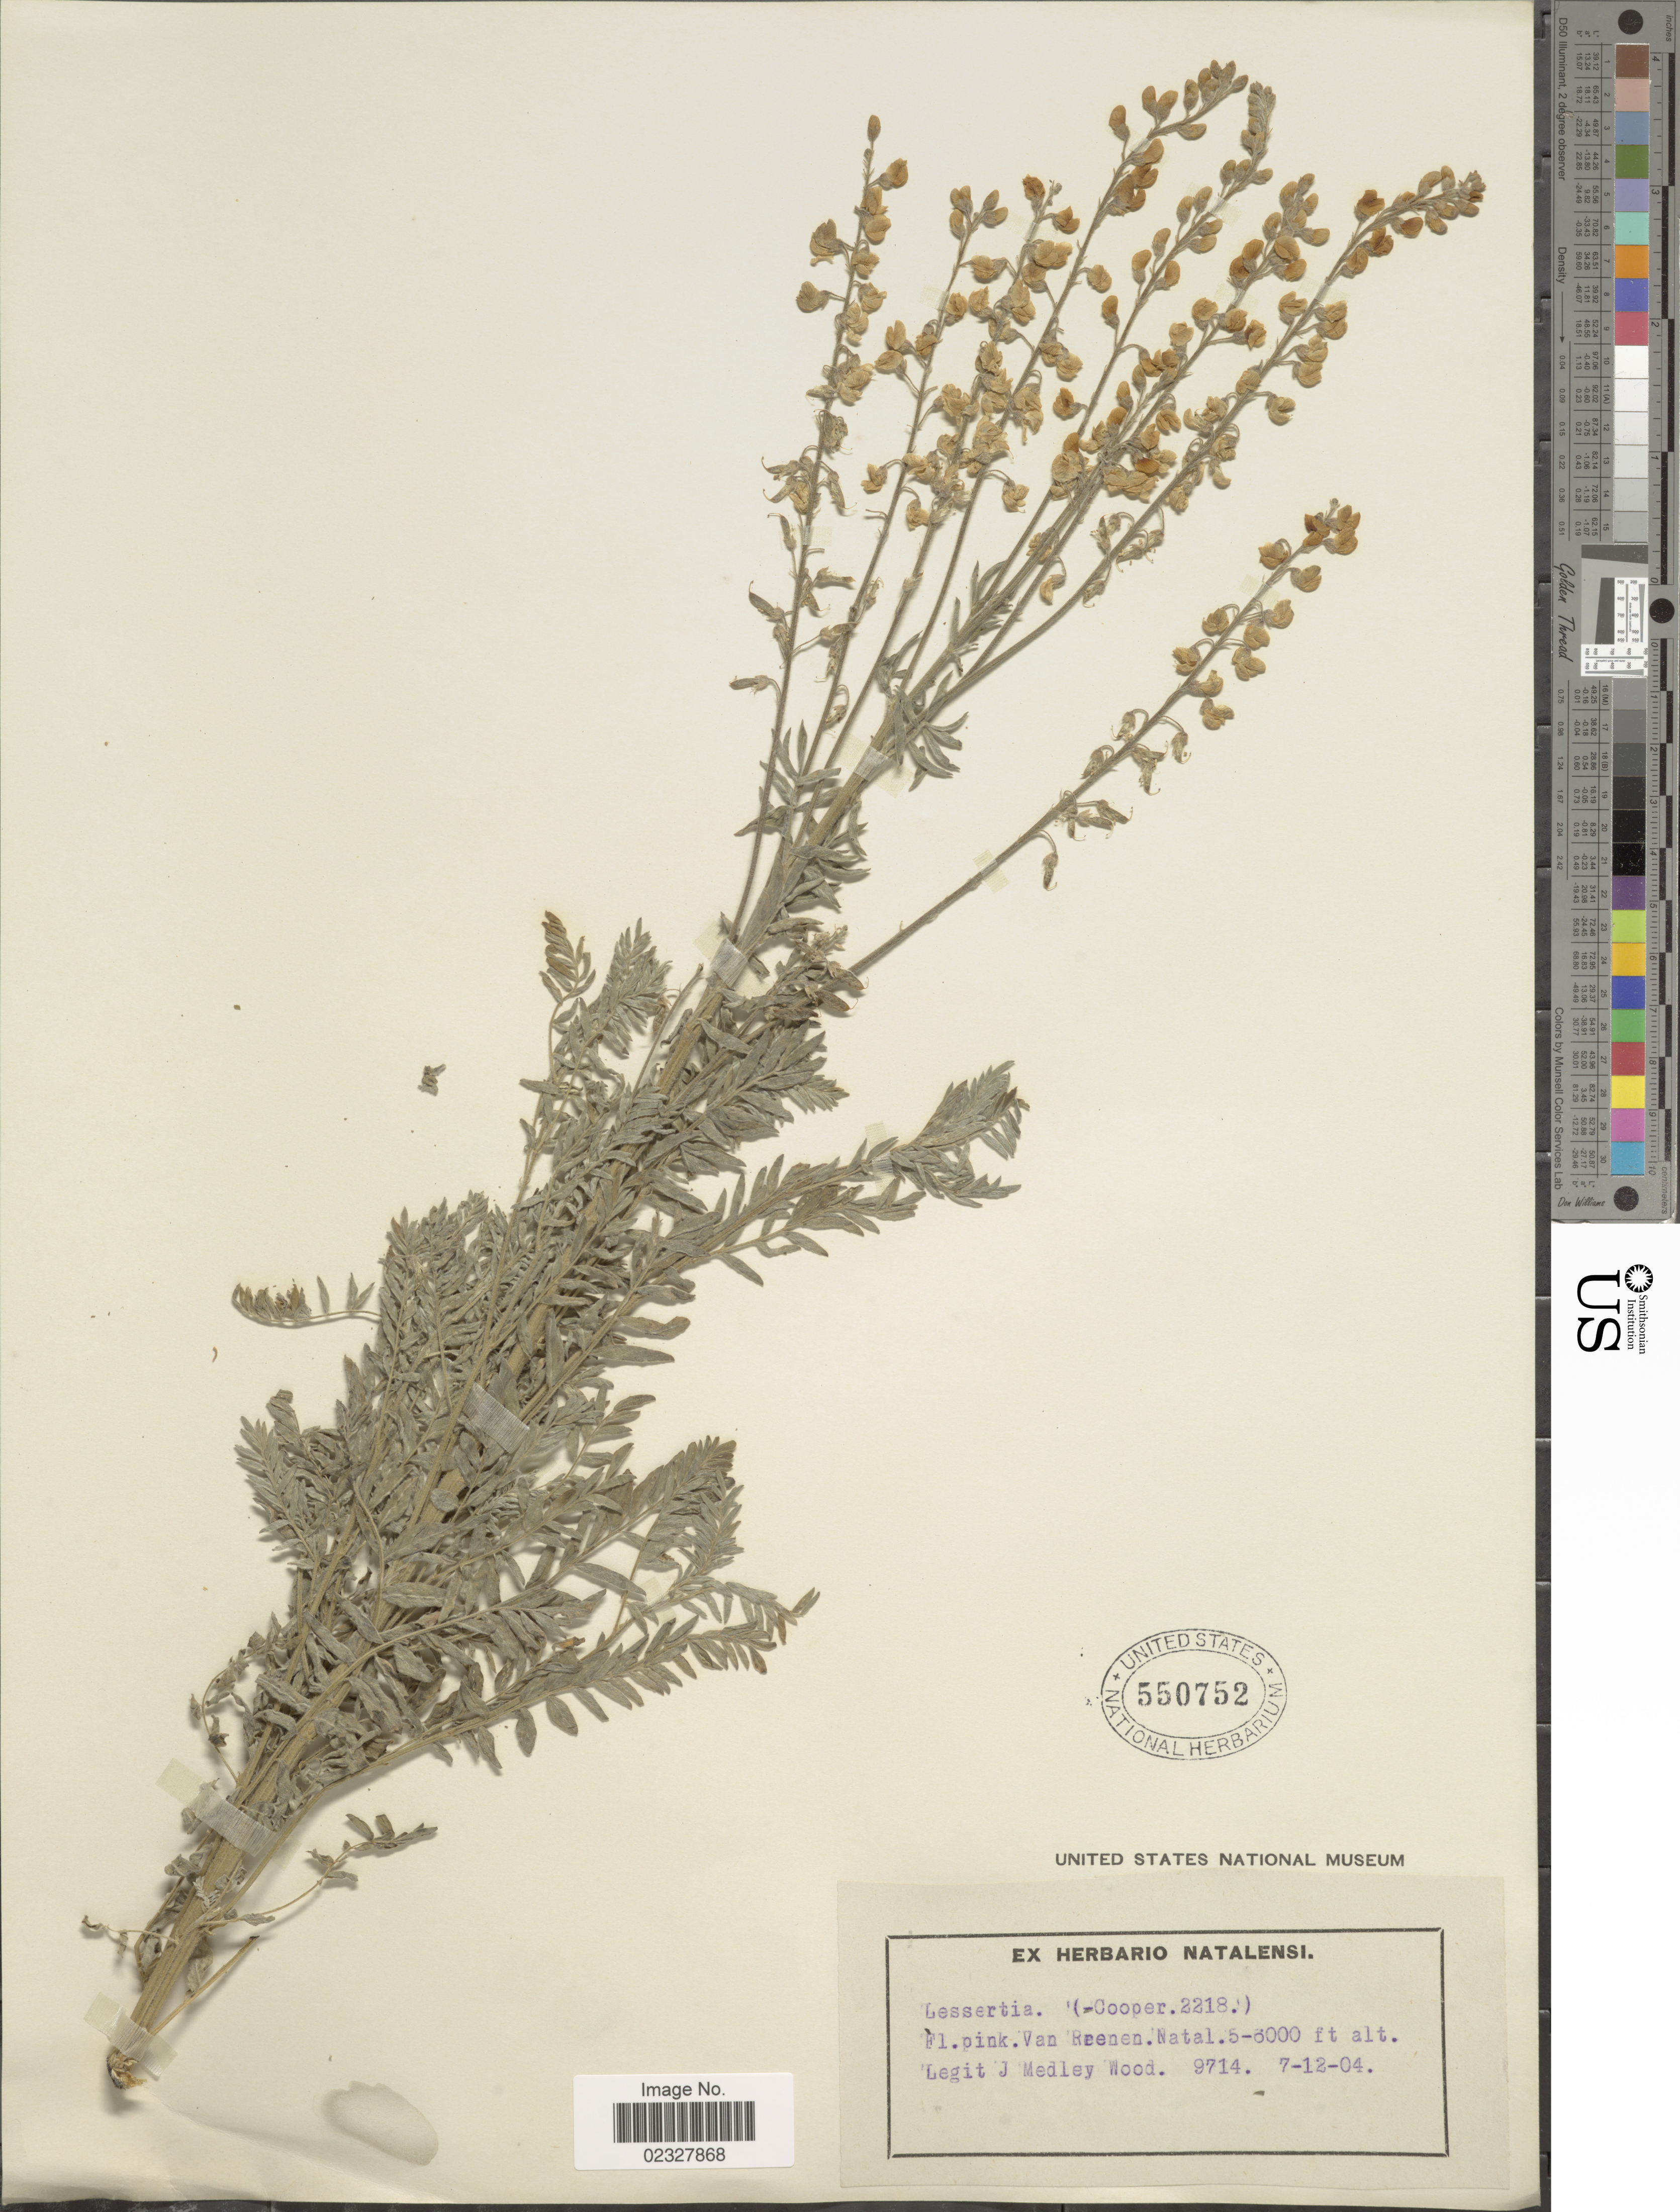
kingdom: Plantae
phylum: Tracheophyta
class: Magnoliopsida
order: Fabales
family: Fabaceae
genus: Lessertia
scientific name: Lessertia sp.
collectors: J. M. Wood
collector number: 9714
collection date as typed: Transcribed d/m/y: 7/12/4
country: South Africa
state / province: KwaZulu-Natal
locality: Van Reenen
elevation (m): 1524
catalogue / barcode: US 550752